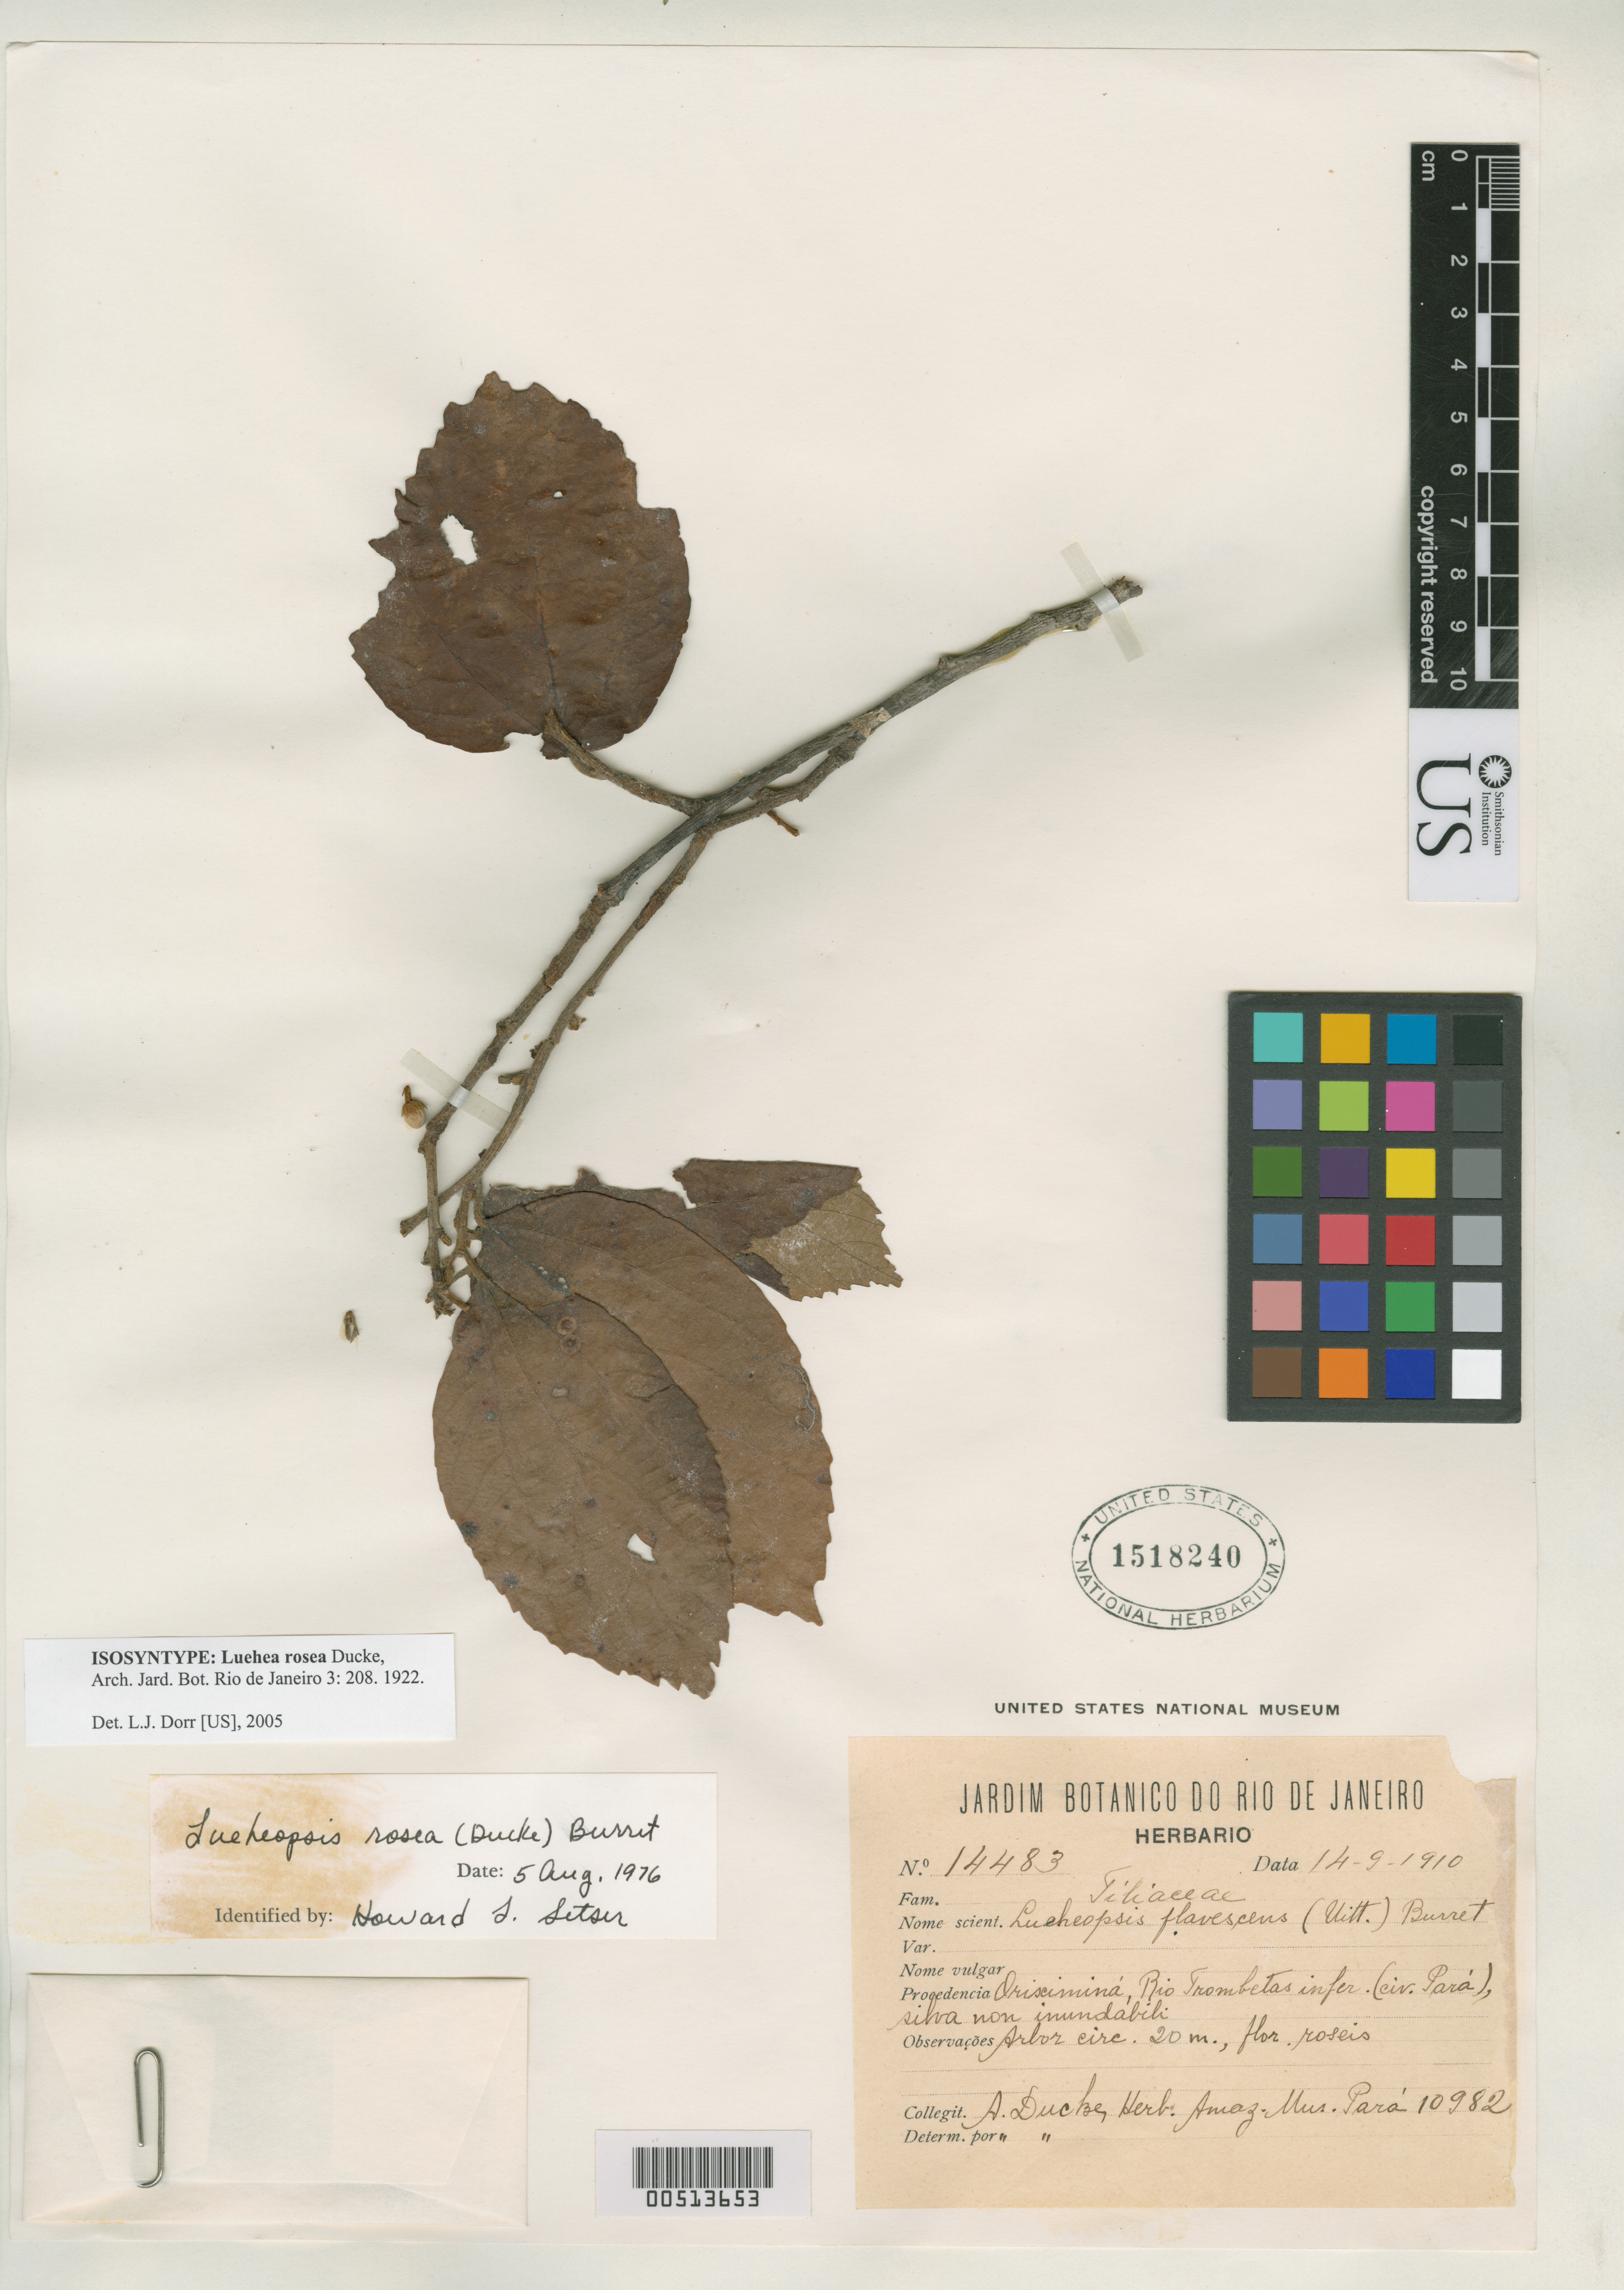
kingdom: Plantae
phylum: Tracheophyta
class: Magnoliopsida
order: Malvales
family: Malvaceae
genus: Luehea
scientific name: Luehea rosea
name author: Ducke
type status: Isosyntype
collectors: A. Ducke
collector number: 14483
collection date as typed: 14 Sep 1910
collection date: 1910-09-14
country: Brazil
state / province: Pará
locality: Orisciminá, Rio Trombetas infer. (civ. Pará), silva non inundabili.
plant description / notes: Herb. Amaz. Mus. Pará 10982.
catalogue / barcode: US 1518240